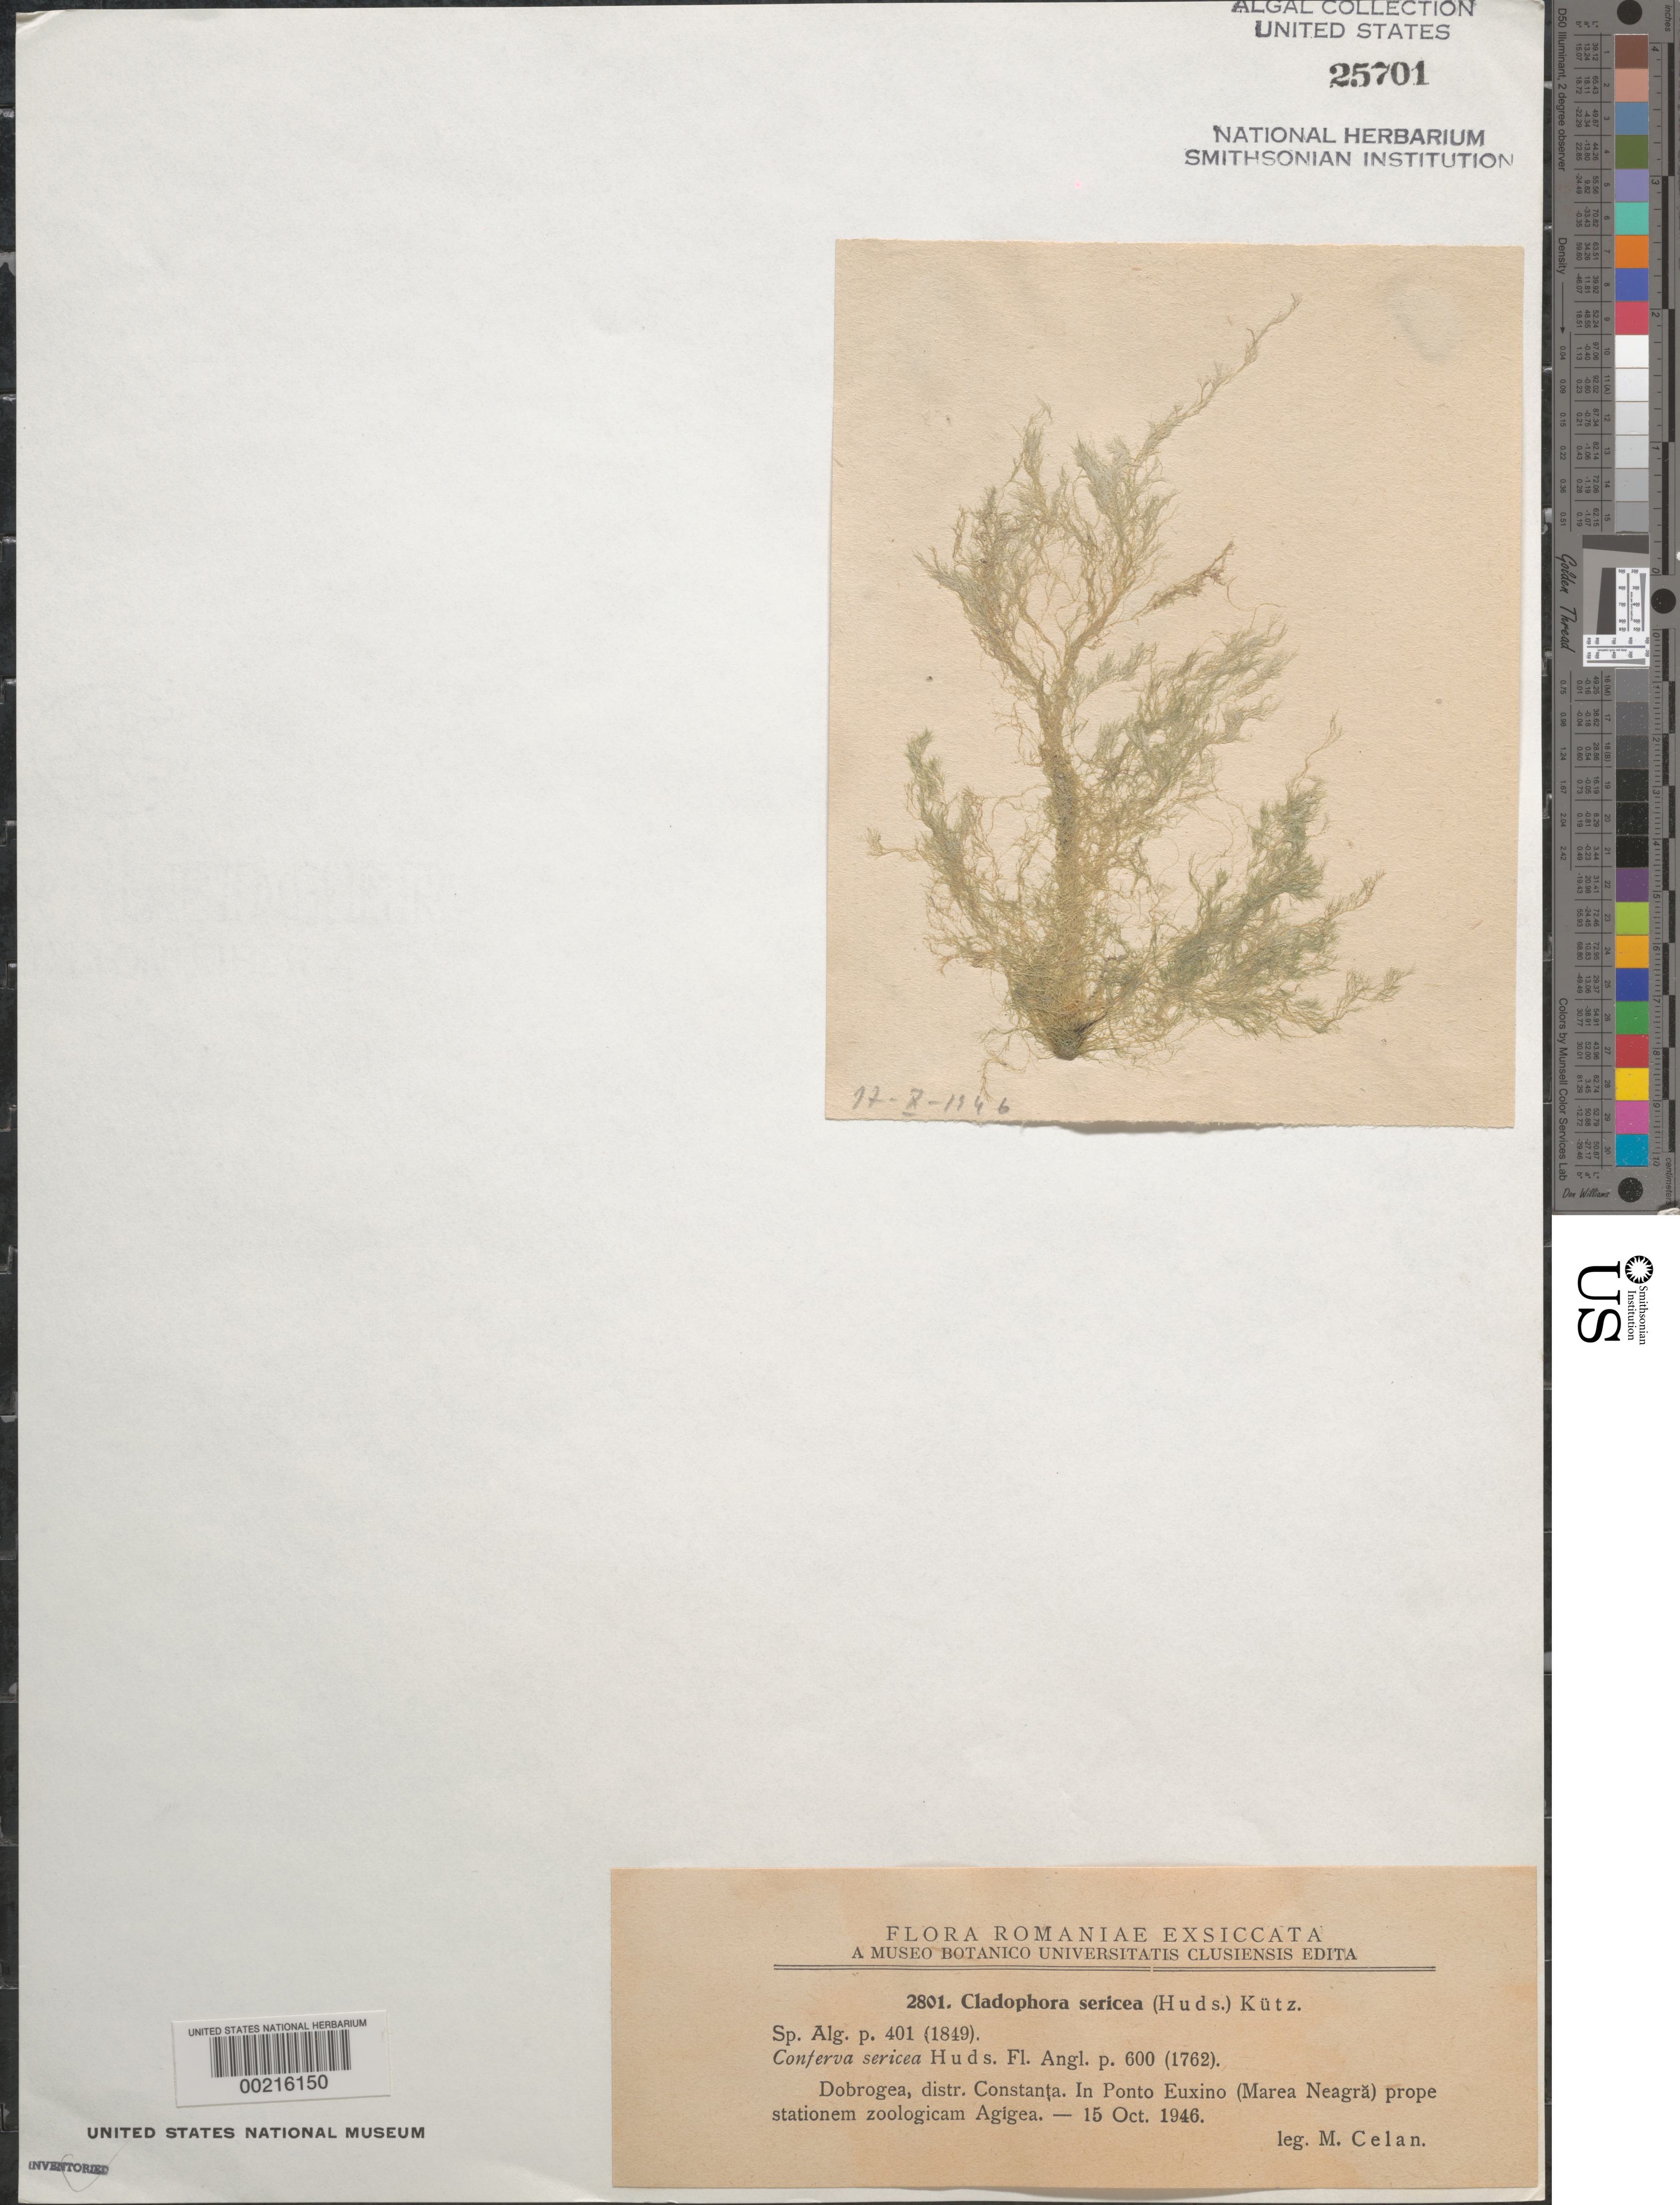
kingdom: Plantae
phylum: Chlorophyta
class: Ulvophyceae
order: Cladophorales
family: Cladophoraceae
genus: Cladophora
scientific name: Cladophora sericea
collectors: M. Celan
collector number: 2801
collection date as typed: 15 Oct 1946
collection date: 1946-10-15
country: Romania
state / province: Constanta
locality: Dobruja (dobrogea), black sea (ponto euxino, marea neagra), near agigea zoological station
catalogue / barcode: US 25701